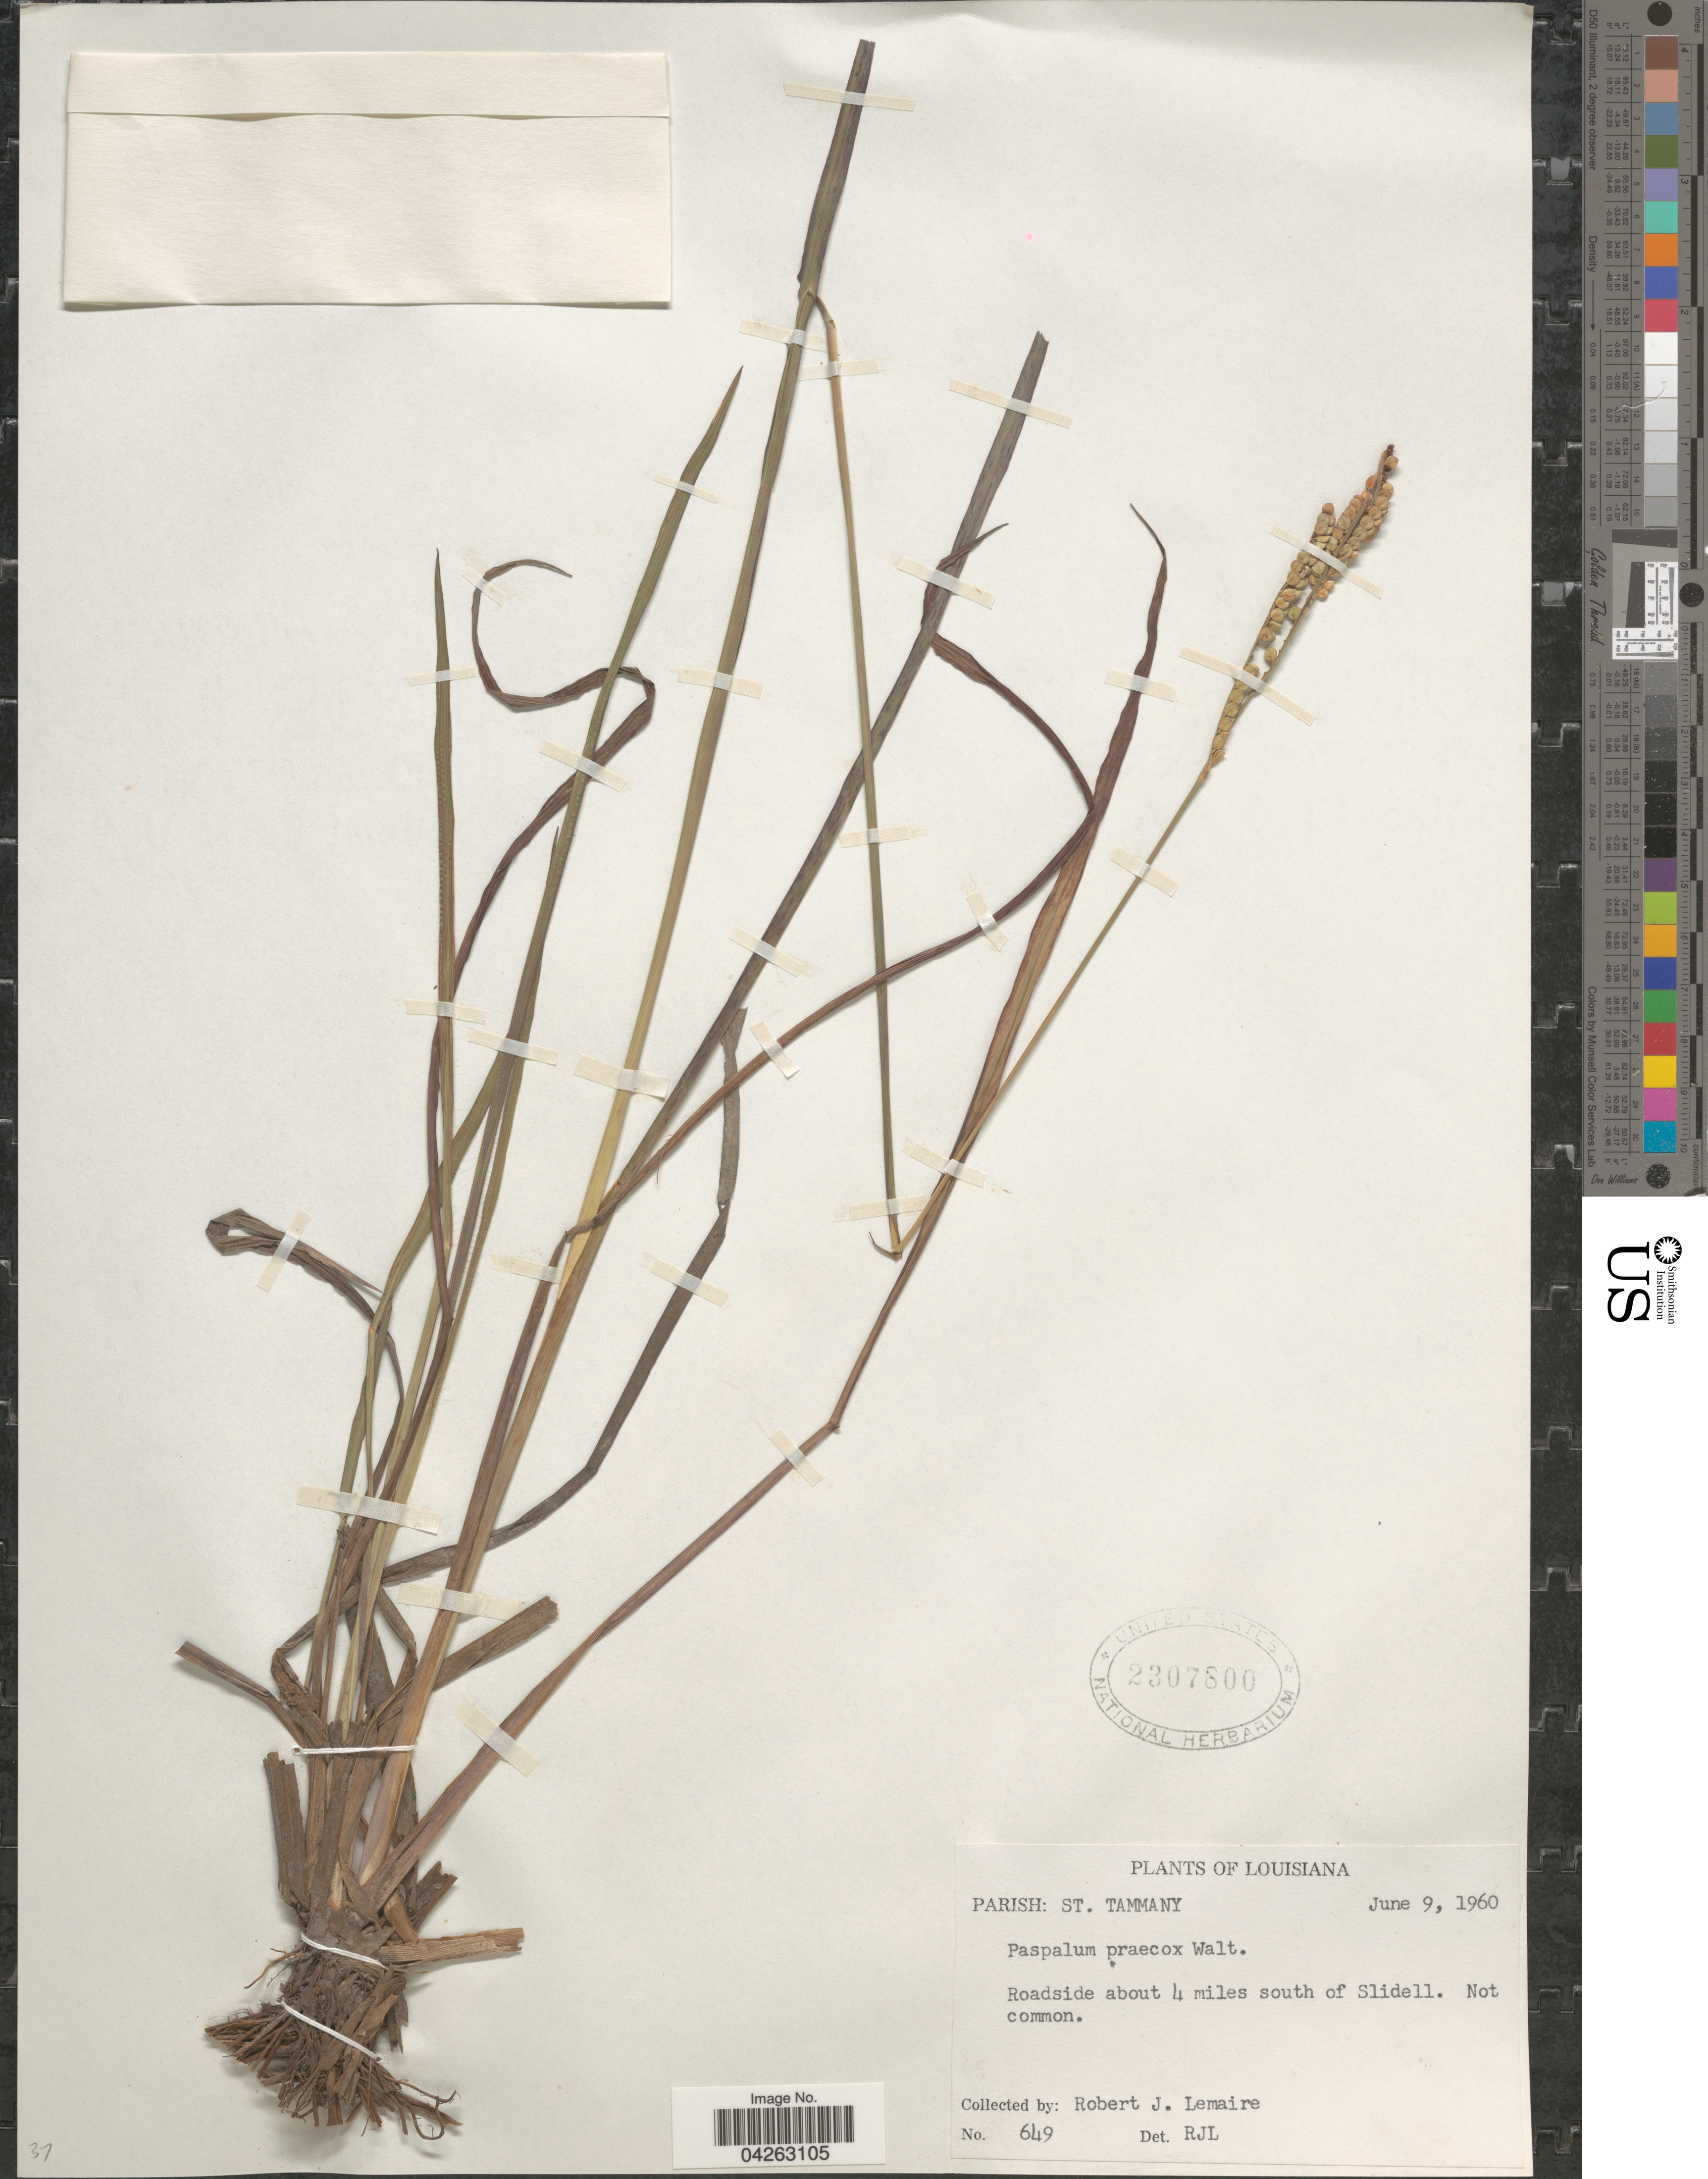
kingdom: Plantae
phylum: Tracheophyta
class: Liliopsida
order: Poales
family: Poaceae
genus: Paspalum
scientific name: Paspalum praecox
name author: Walter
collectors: R. J. Lemaire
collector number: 649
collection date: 1960-06-09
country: United States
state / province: Louisiana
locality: Parish: St. Tammany. Roadside about 4 miles south of Slidell.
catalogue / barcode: US 2307800